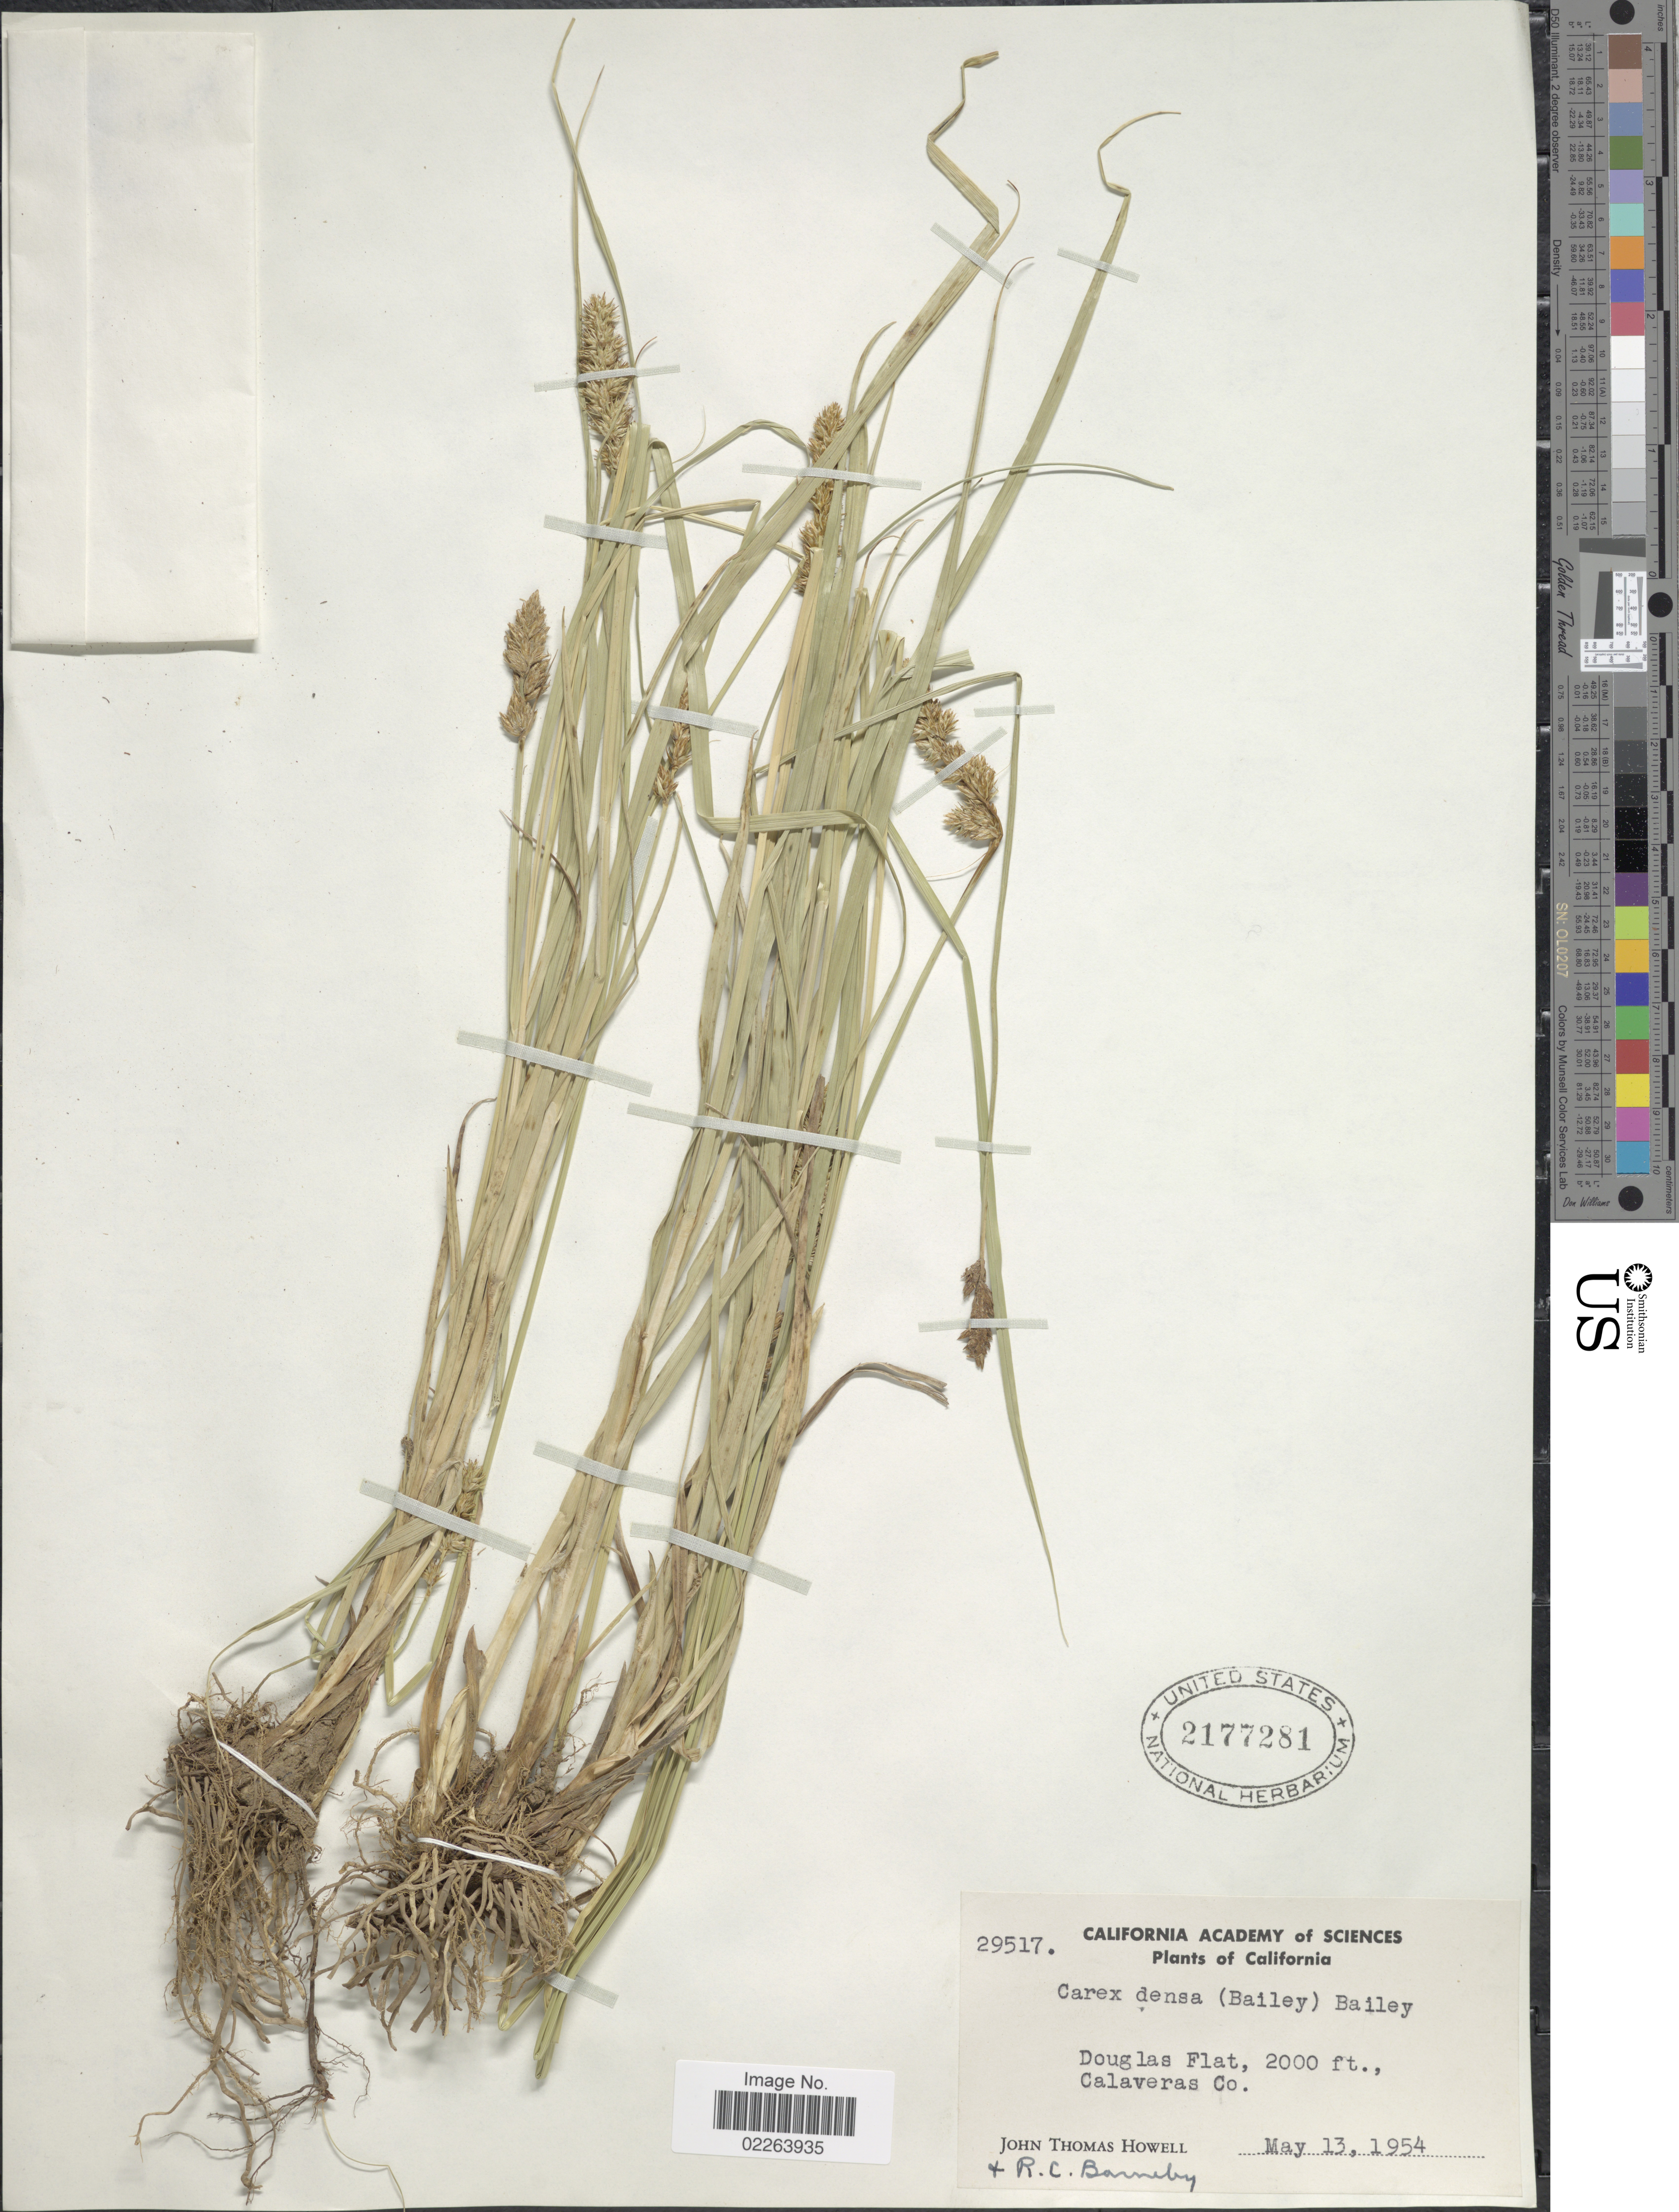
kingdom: Plantae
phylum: Tracheophyta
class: Liliopsida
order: Poales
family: Cyperaceae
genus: Carex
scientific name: Carex densa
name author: (L.H. Bailey) L.H. Bailey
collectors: J. T. Howell & R. C. Barneby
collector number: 29517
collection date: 1954-05-13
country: United States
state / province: California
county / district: Calaveras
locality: Douglas Flat, Calaveras Co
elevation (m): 610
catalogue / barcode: US 2177281